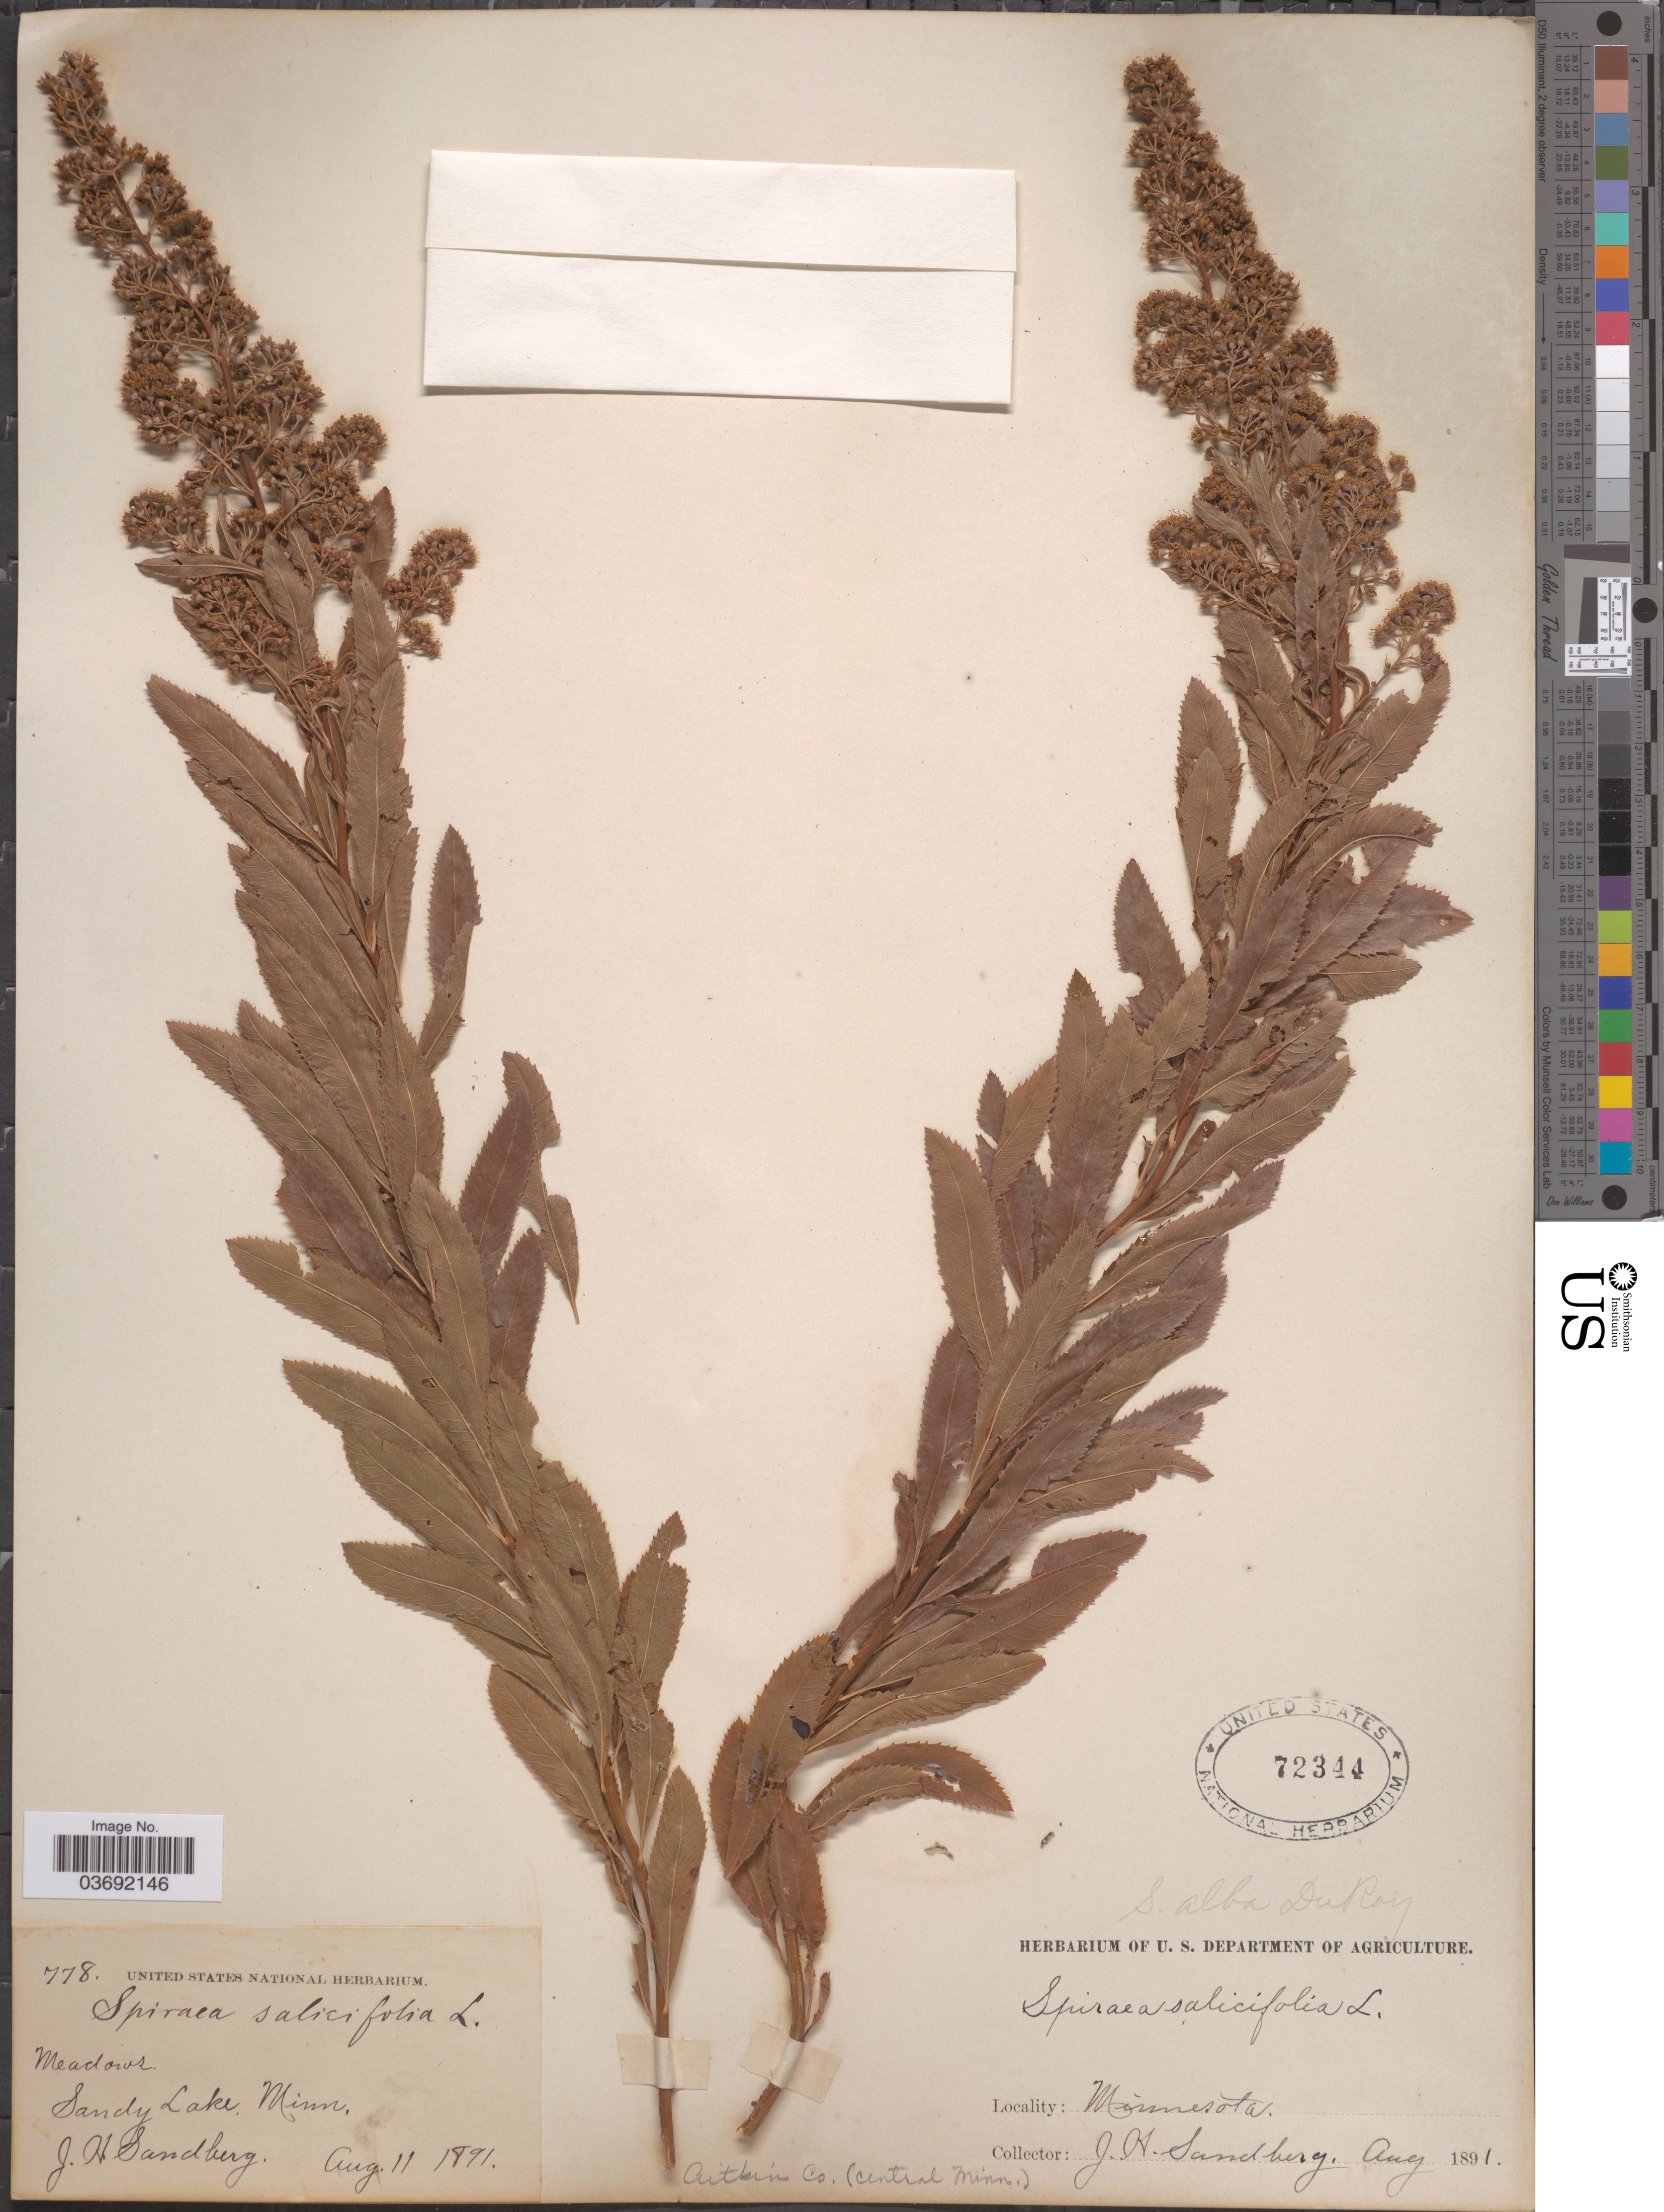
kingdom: Plantae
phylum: Tracheophyta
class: Magnoliopsida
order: Rosales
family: Rosaceae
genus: Spiraea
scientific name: Spiraea alba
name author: Du Roi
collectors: J. H. Sandberg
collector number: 778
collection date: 1891-08-11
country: United States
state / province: Minnesota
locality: Sandy Lake. Aitkin Co. (Central Minn.).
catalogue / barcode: US 72344